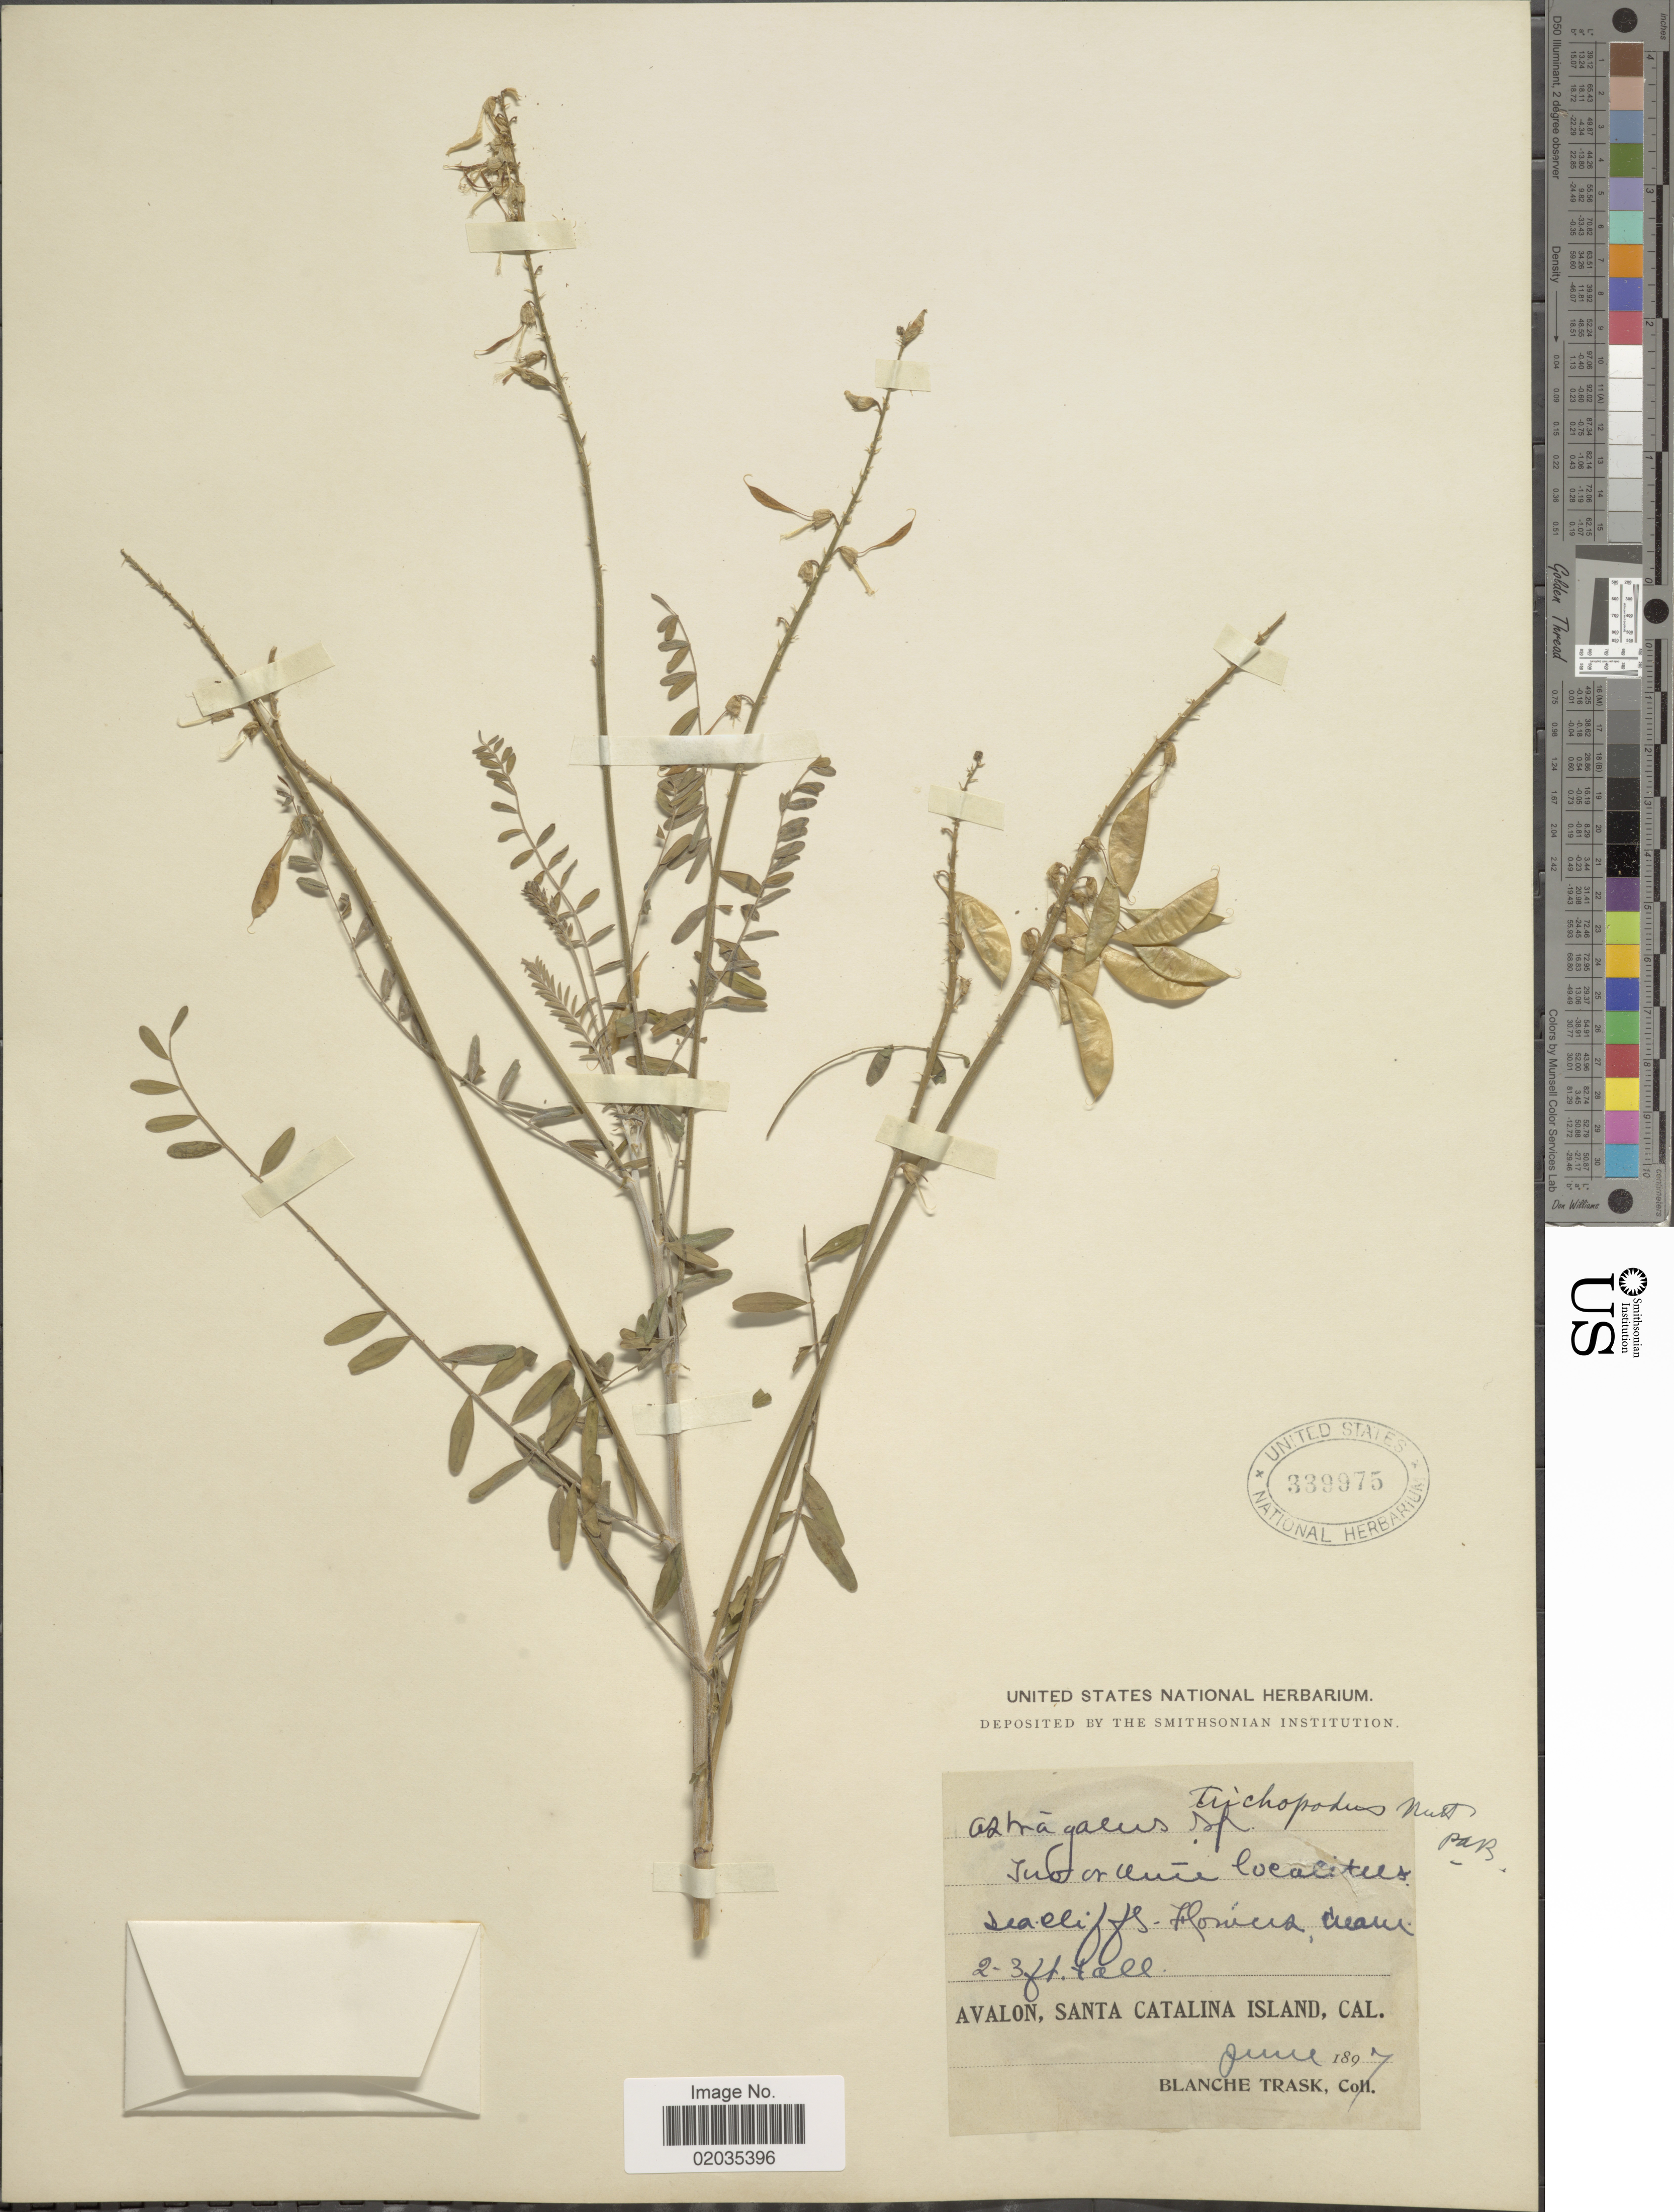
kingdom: Plantae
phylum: Tracheophyta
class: Magnoliopsida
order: Fabales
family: Fabaceae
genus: Astragalus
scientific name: Astragalus trichopodus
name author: (Nutt.) A. Gray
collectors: B. Trask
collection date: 1897-06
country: United States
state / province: California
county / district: Los Angeles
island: Santa Catalina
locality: Avalon, Catalina Island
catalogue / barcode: US 339975